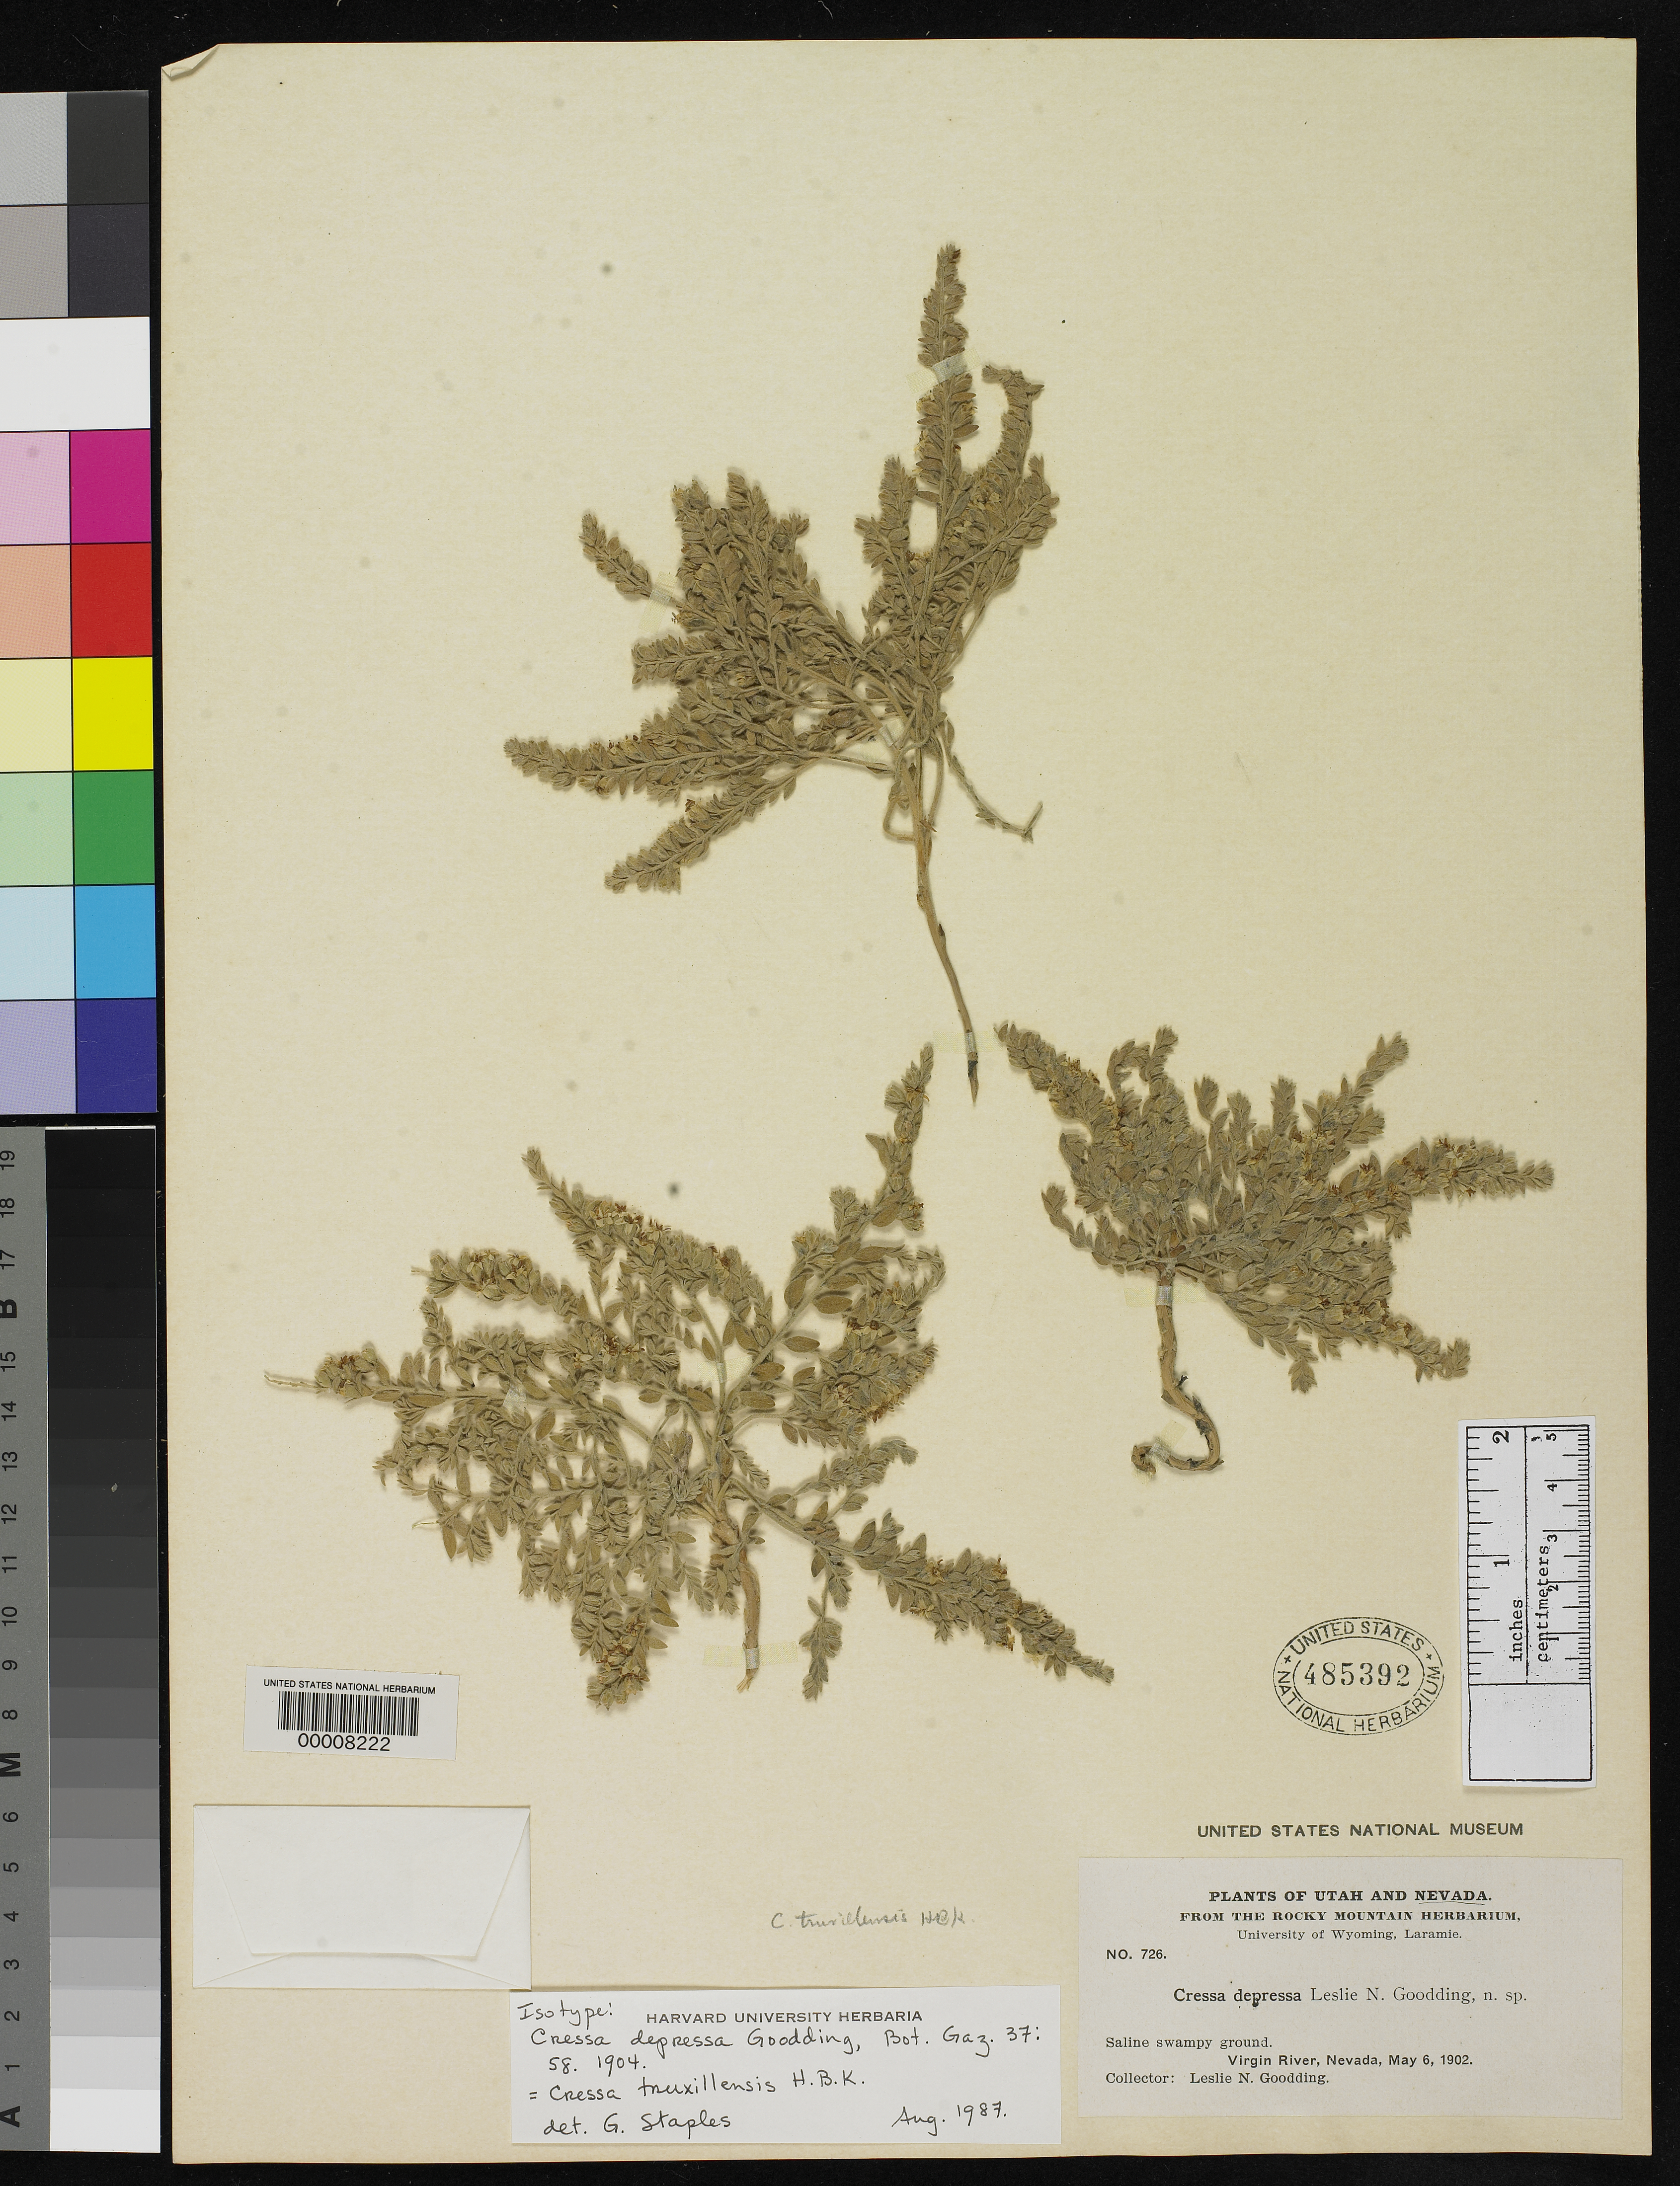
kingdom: Plantae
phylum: Tracheophyta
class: Magnoliopsida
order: Solanales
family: Convolvulaceae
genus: Cressa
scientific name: Cressa depressa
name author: Goodd.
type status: Isotype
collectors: L. N. Goodding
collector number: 726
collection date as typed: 06 May 1902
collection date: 1902-05-06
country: United States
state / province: Nevada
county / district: Clark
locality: Along Virgin River.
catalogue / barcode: US 485392